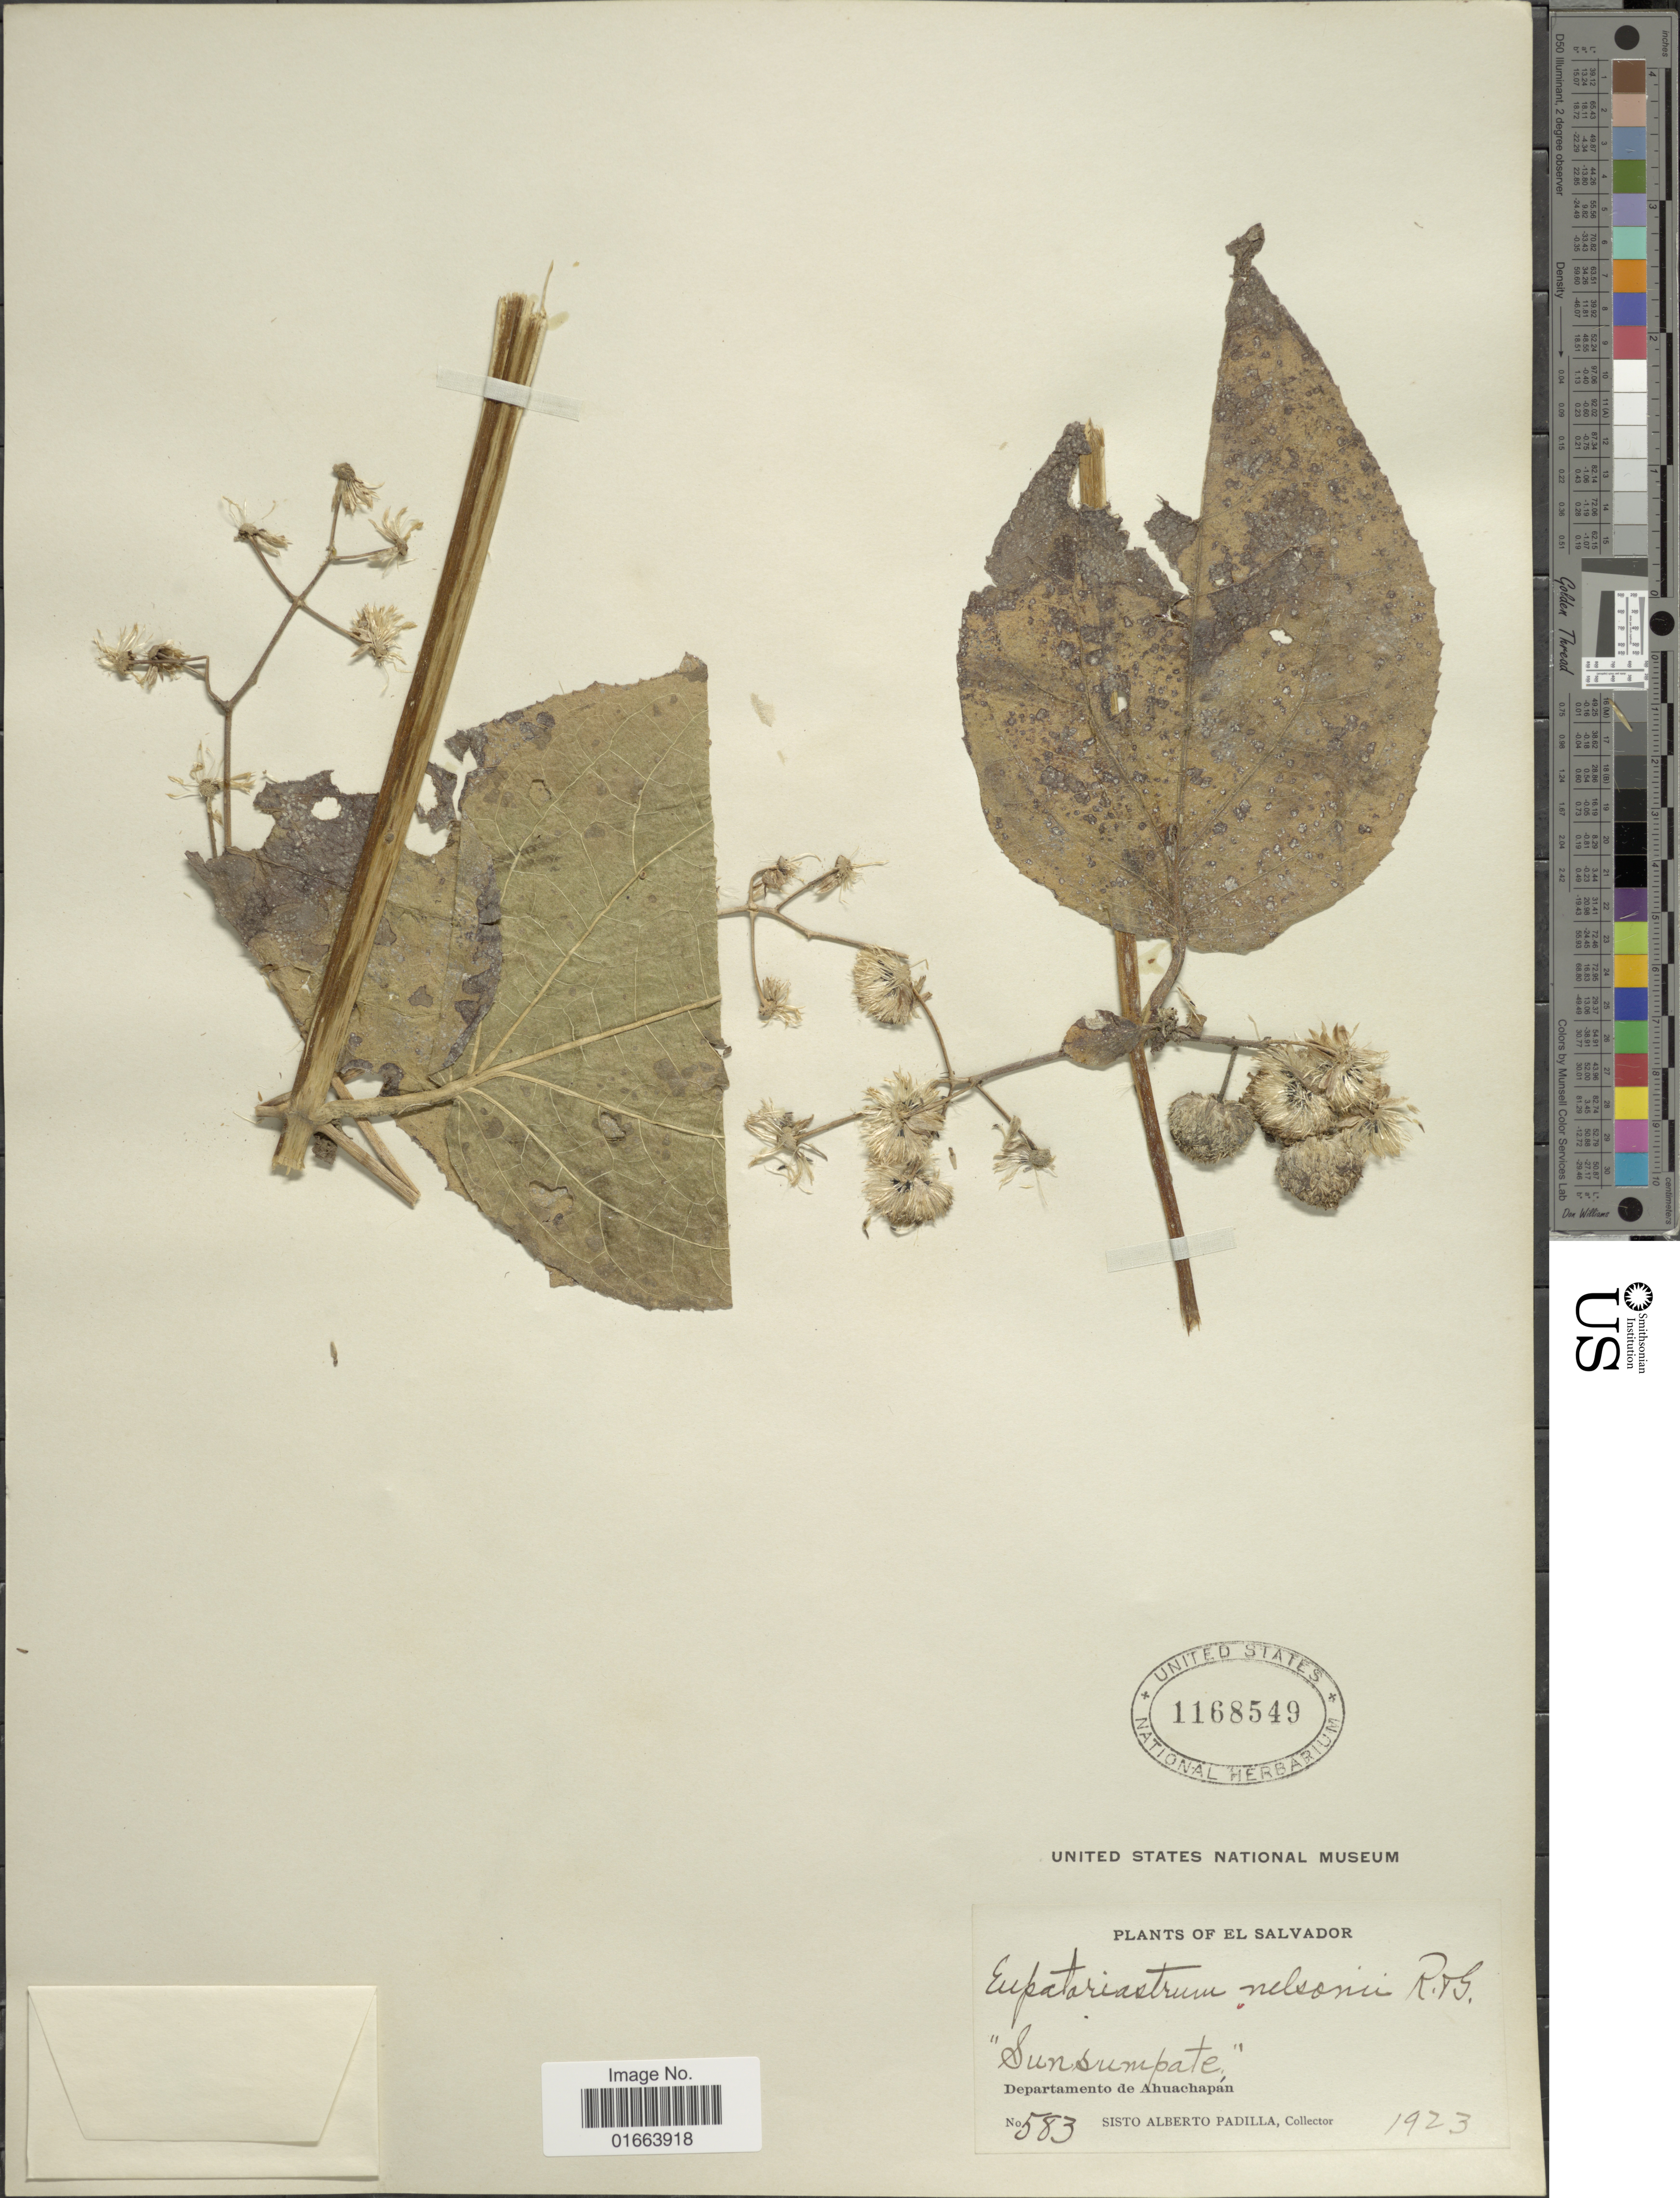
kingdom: Plantae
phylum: Tracheophyta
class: Magnoliopsida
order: Asterales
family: Asteraceae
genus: Eupatoriastrum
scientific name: Eupatoriastrum nelsonii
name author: Greenm.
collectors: S. A. Padilla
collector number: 583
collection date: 1923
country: El Salvador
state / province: Ahuachapan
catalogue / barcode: US 1168549